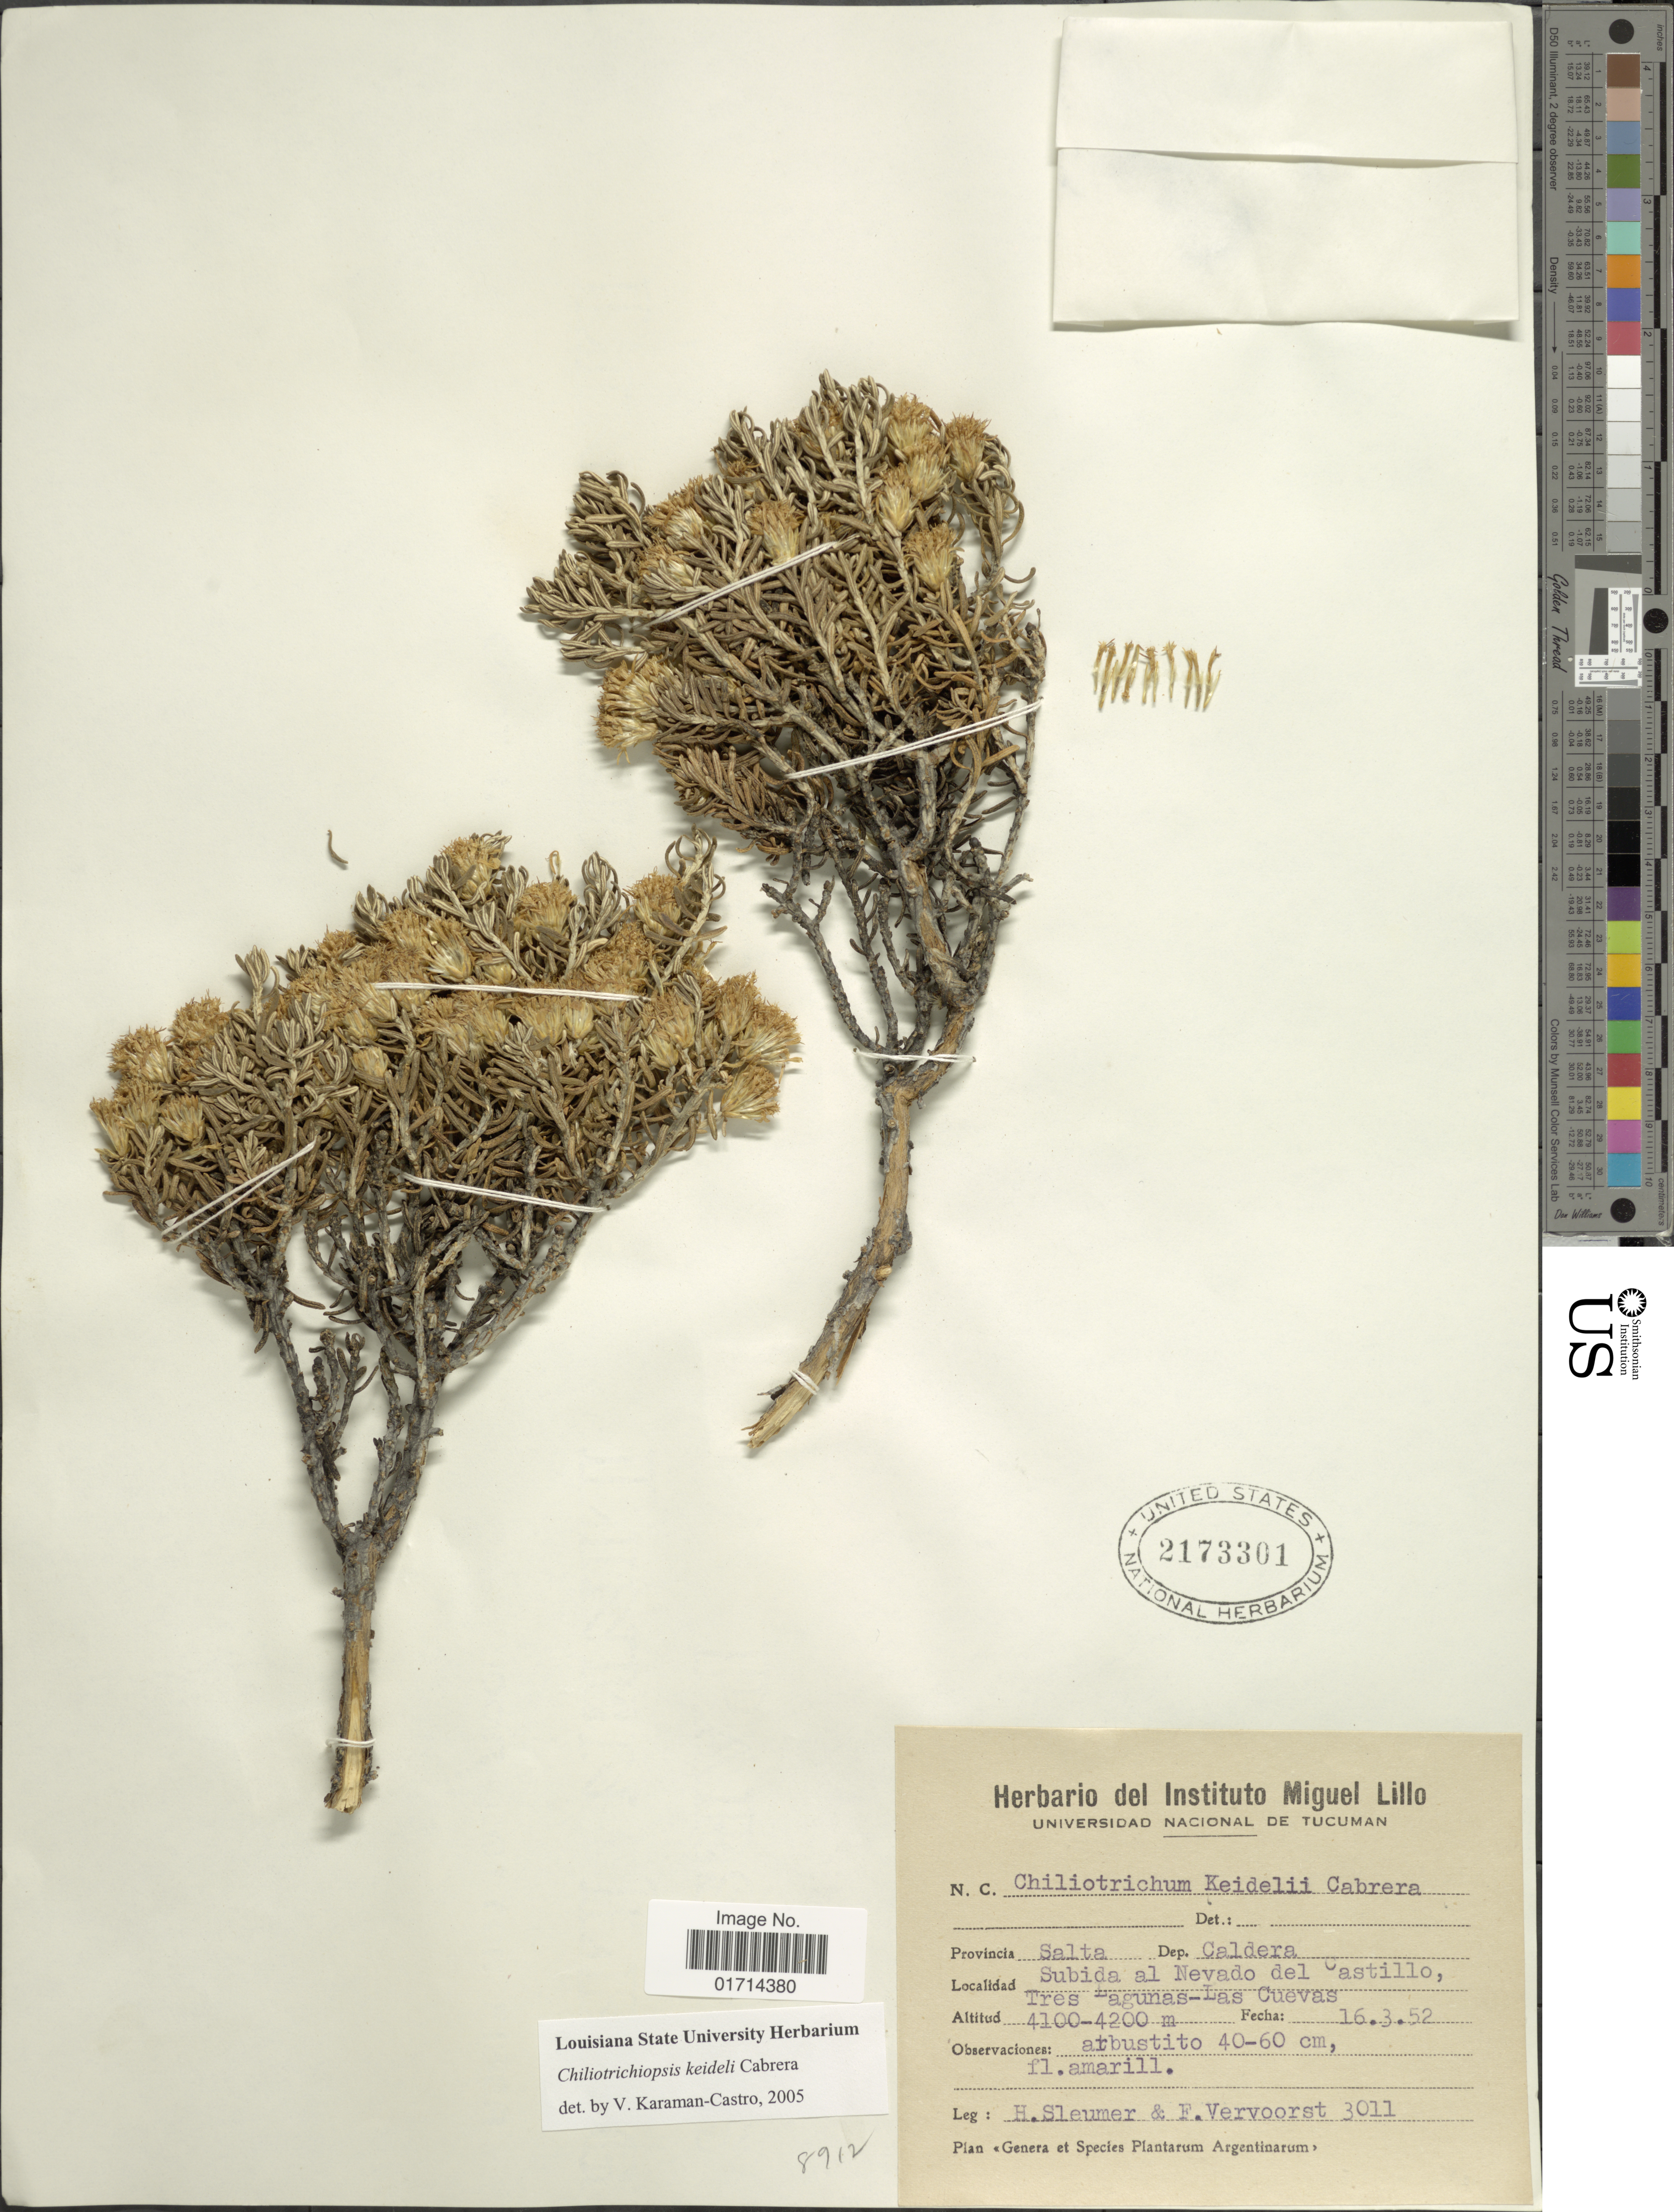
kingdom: Plantae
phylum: Tracheophyta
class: Magnoliopsida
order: Asterales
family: Asteraceae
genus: Chiliotrichiopsis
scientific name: Chiliotrichiopsis keideli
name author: Cabrera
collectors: H. O. Sleumer & F. Vervoorst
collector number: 3011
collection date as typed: Transcribed d/m/y: 16/3/52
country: Argentina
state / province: Salta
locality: Dep. Caldera, Subida al Nevado del Castillo, tres Lagunas- Las Cuevas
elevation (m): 4100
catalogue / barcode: US 2173301